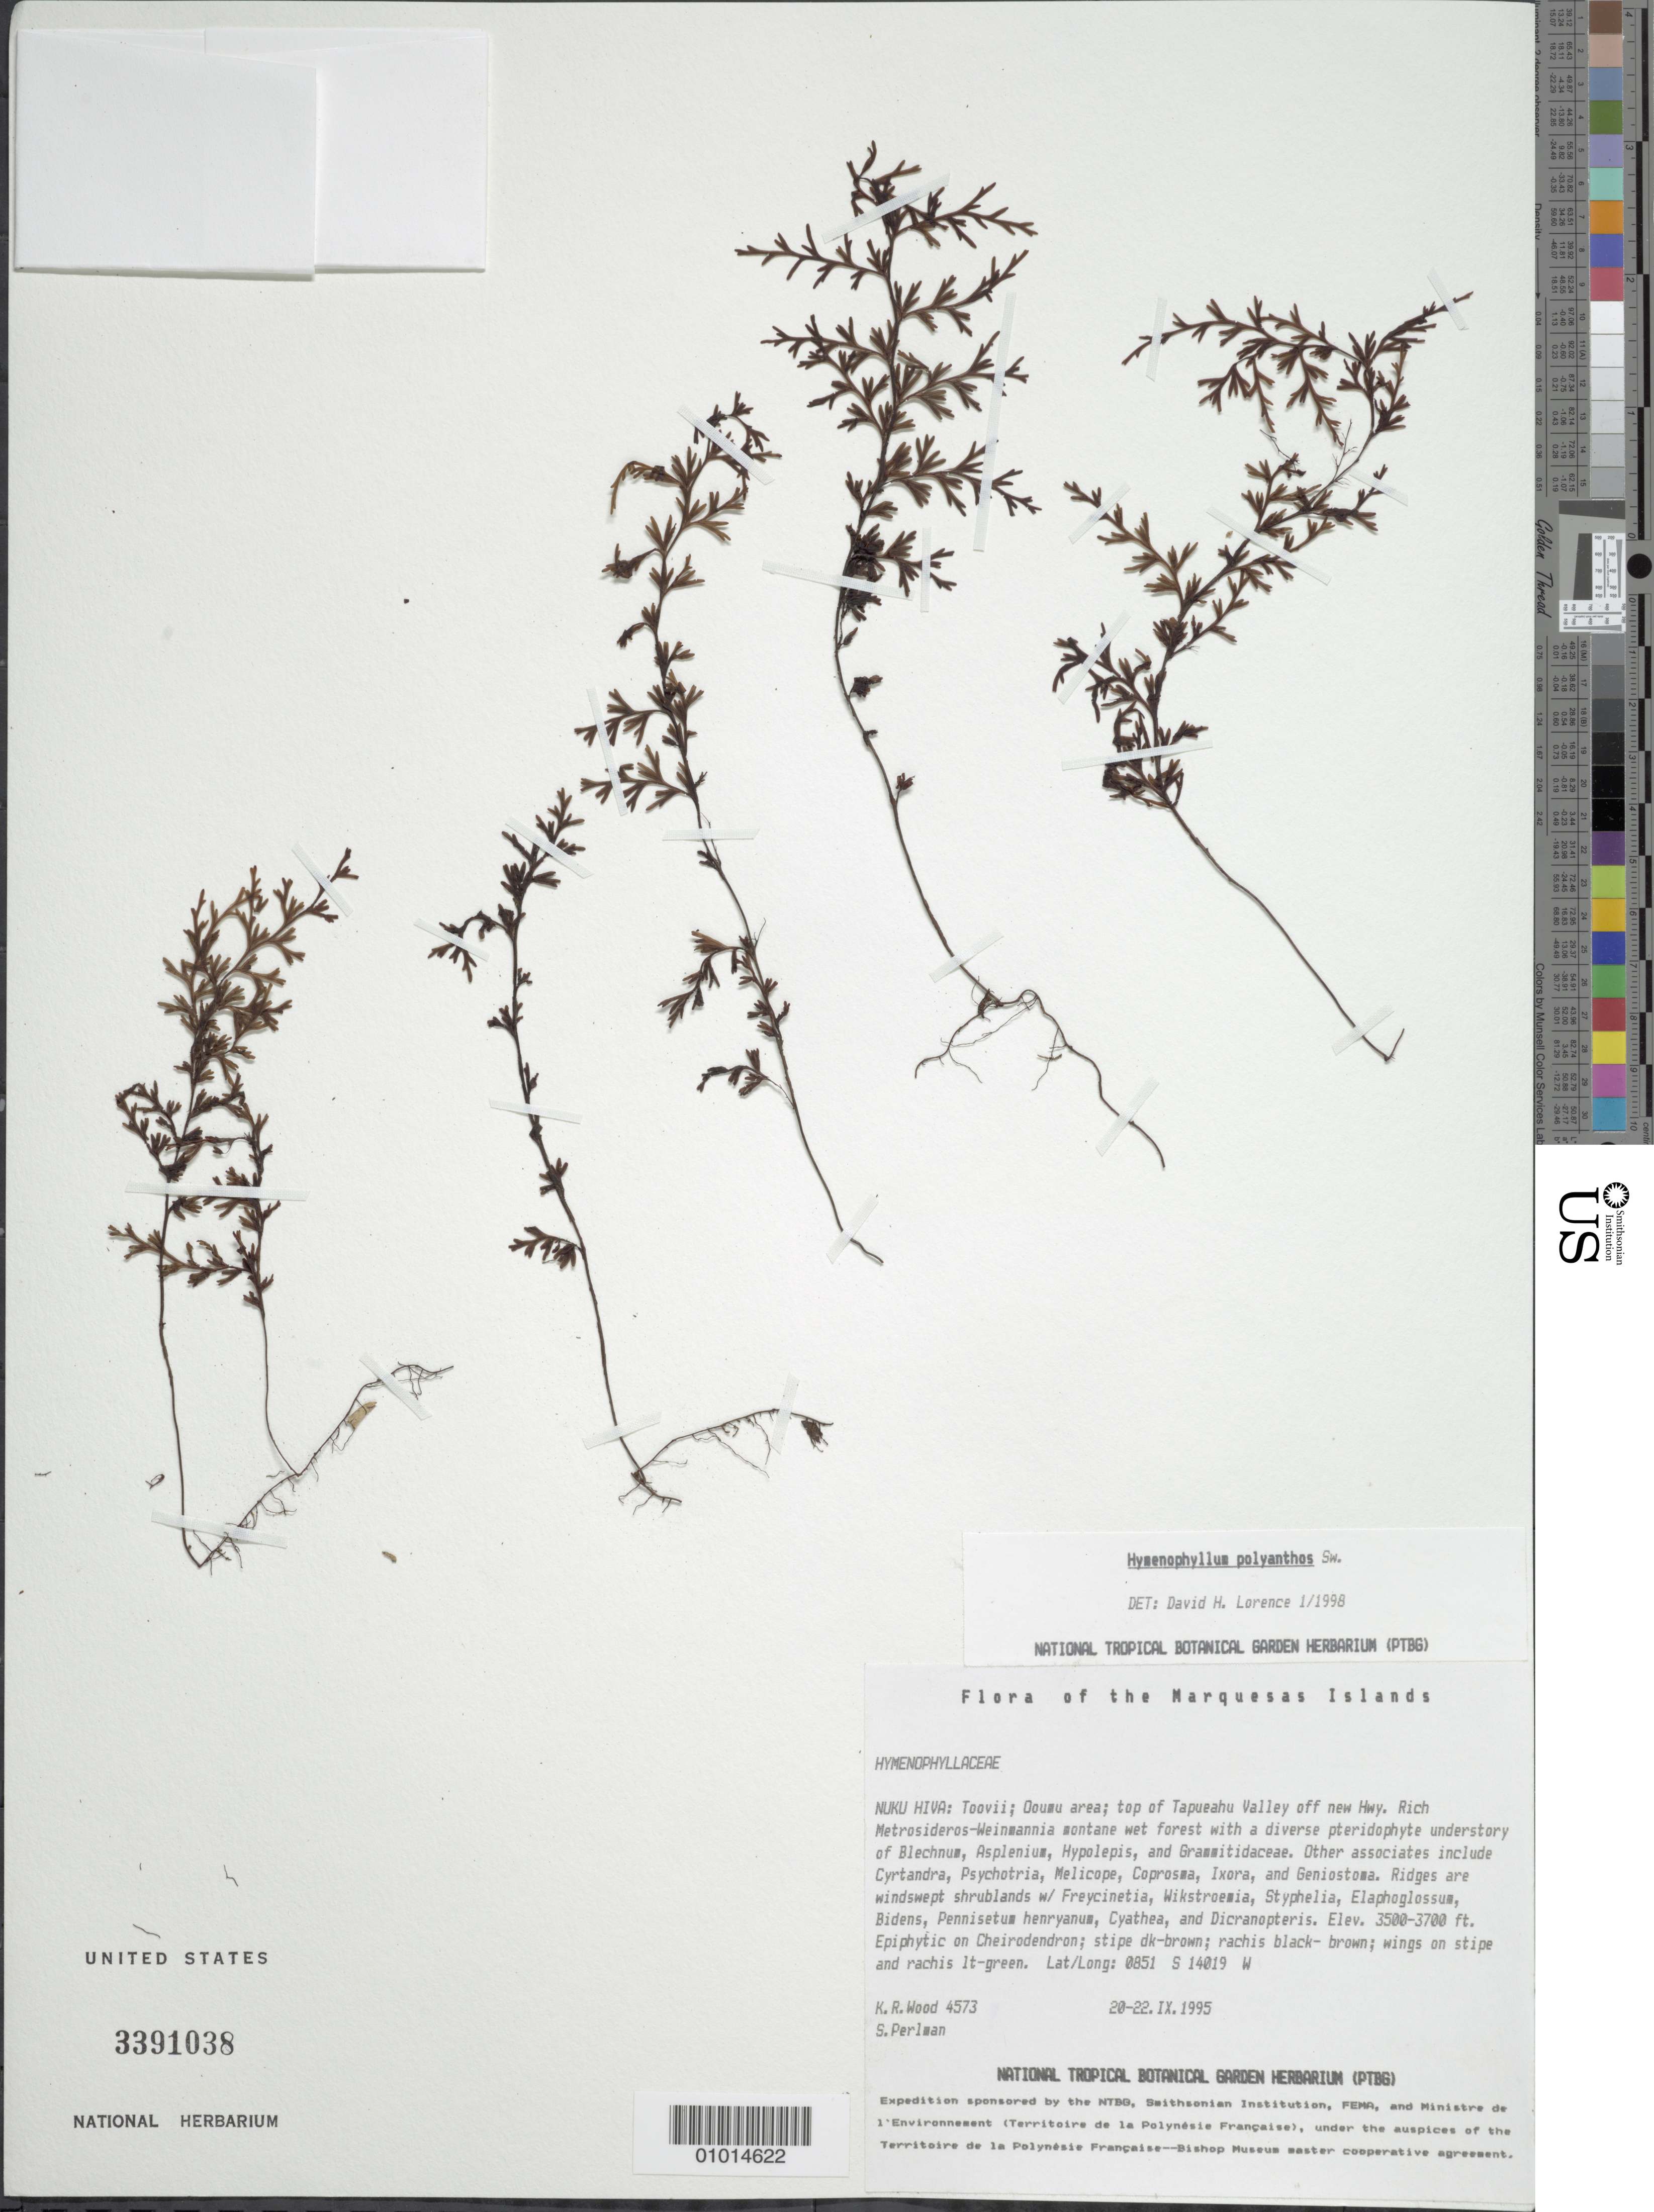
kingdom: Plantae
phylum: Tracheophyta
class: Polypodiopsida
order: Hymenophyllales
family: Hymenophyllaceae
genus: Hymenophyllum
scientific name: Hymenophyllum polyanthos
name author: (Sw.) Sw.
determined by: Lorence, David H., (PTBG), National Tropical Botanical Garden (UNITED STATES)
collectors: K. R. Wood & S. P. Perlman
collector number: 4573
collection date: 1995-09-20/1995-09-22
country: French Polynesia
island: Nuku Hiva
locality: Toovii, Ooumu area, top of Tapueahu Valley off new hwy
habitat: rich Metrosideros-Weinmannia montane wet forests w/ diverse pteridophyte understory (Blechnum, Hypolepis, Asplenium, Grammitidaceae)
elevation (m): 1067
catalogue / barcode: US 3391038